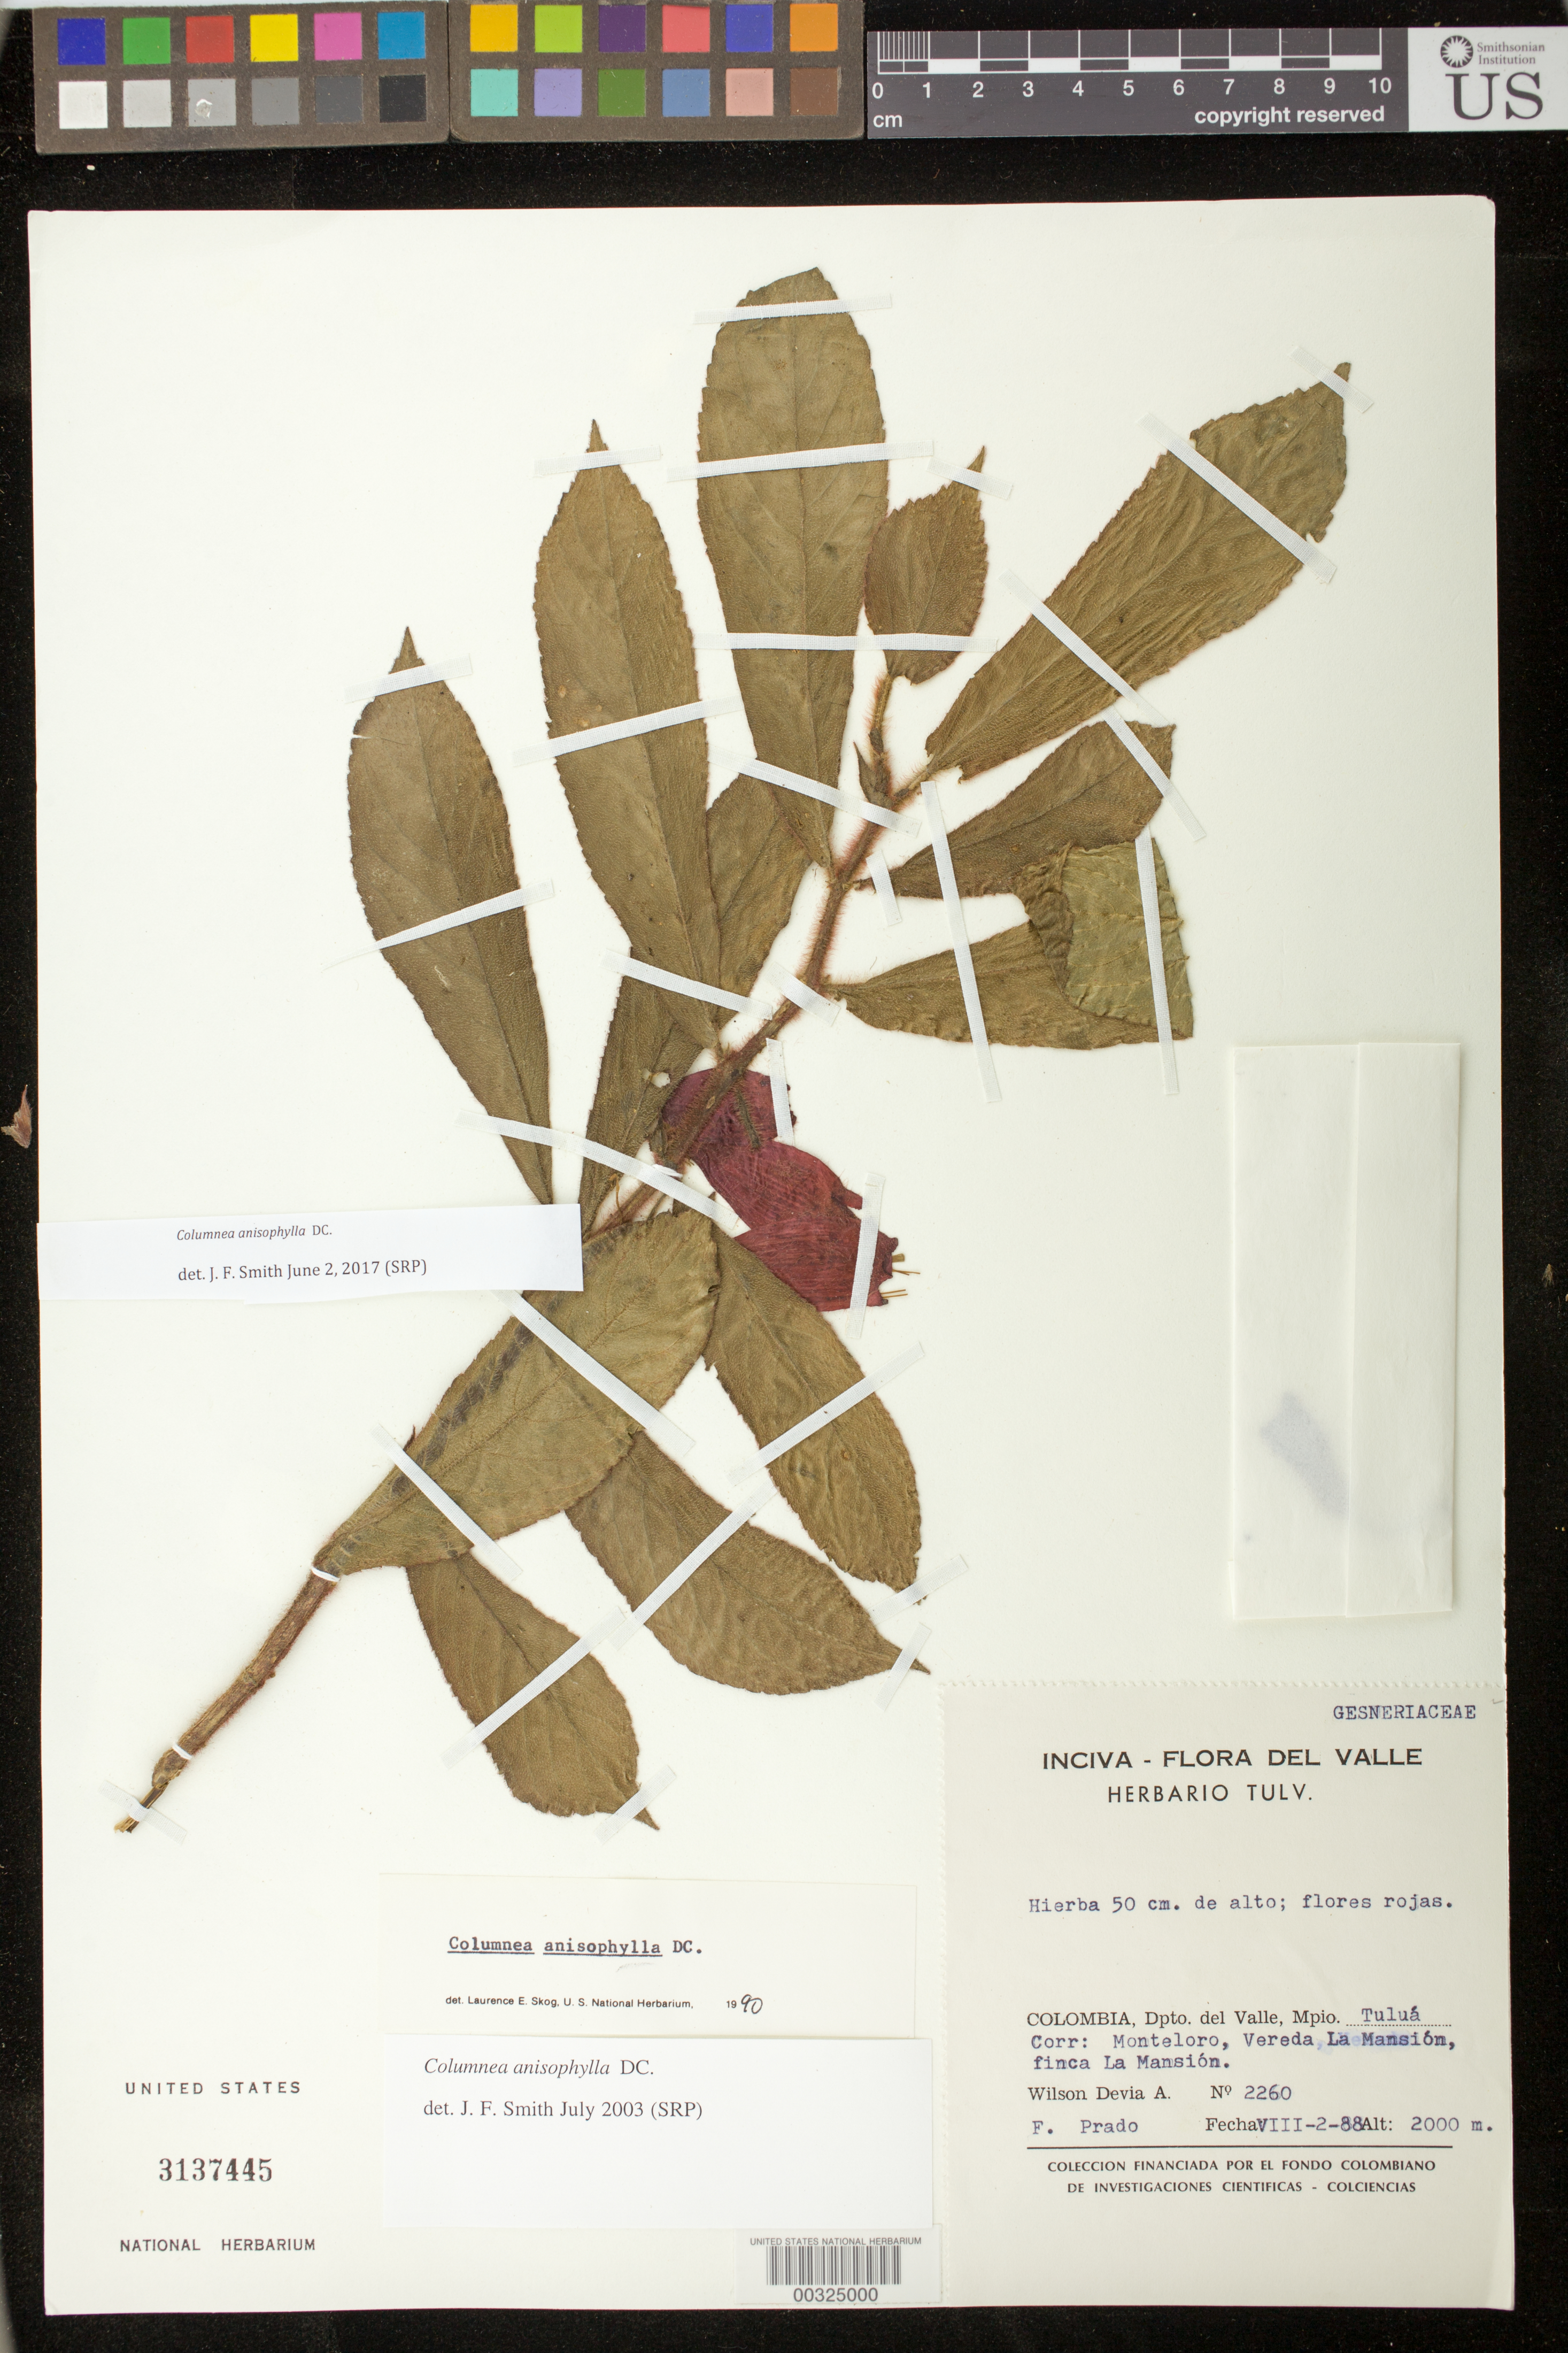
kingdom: Plantae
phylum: Tracheophyta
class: Magnoliopsida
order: Lamiales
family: Gesneriaceae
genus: Columnea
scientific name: Columnea anisophylla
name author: DC.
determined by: Smith, J. F.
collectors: W. Devia A. & F. Prado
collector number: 2260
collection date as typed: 02 Aug 1988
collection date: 1988-08-02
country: Colombia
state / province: Valle del Cauca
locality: Mun. of Tulua, corr: Monteloro, vereda La Mansion, Finca La Mansion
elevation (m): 2000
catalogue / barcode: US 3137445